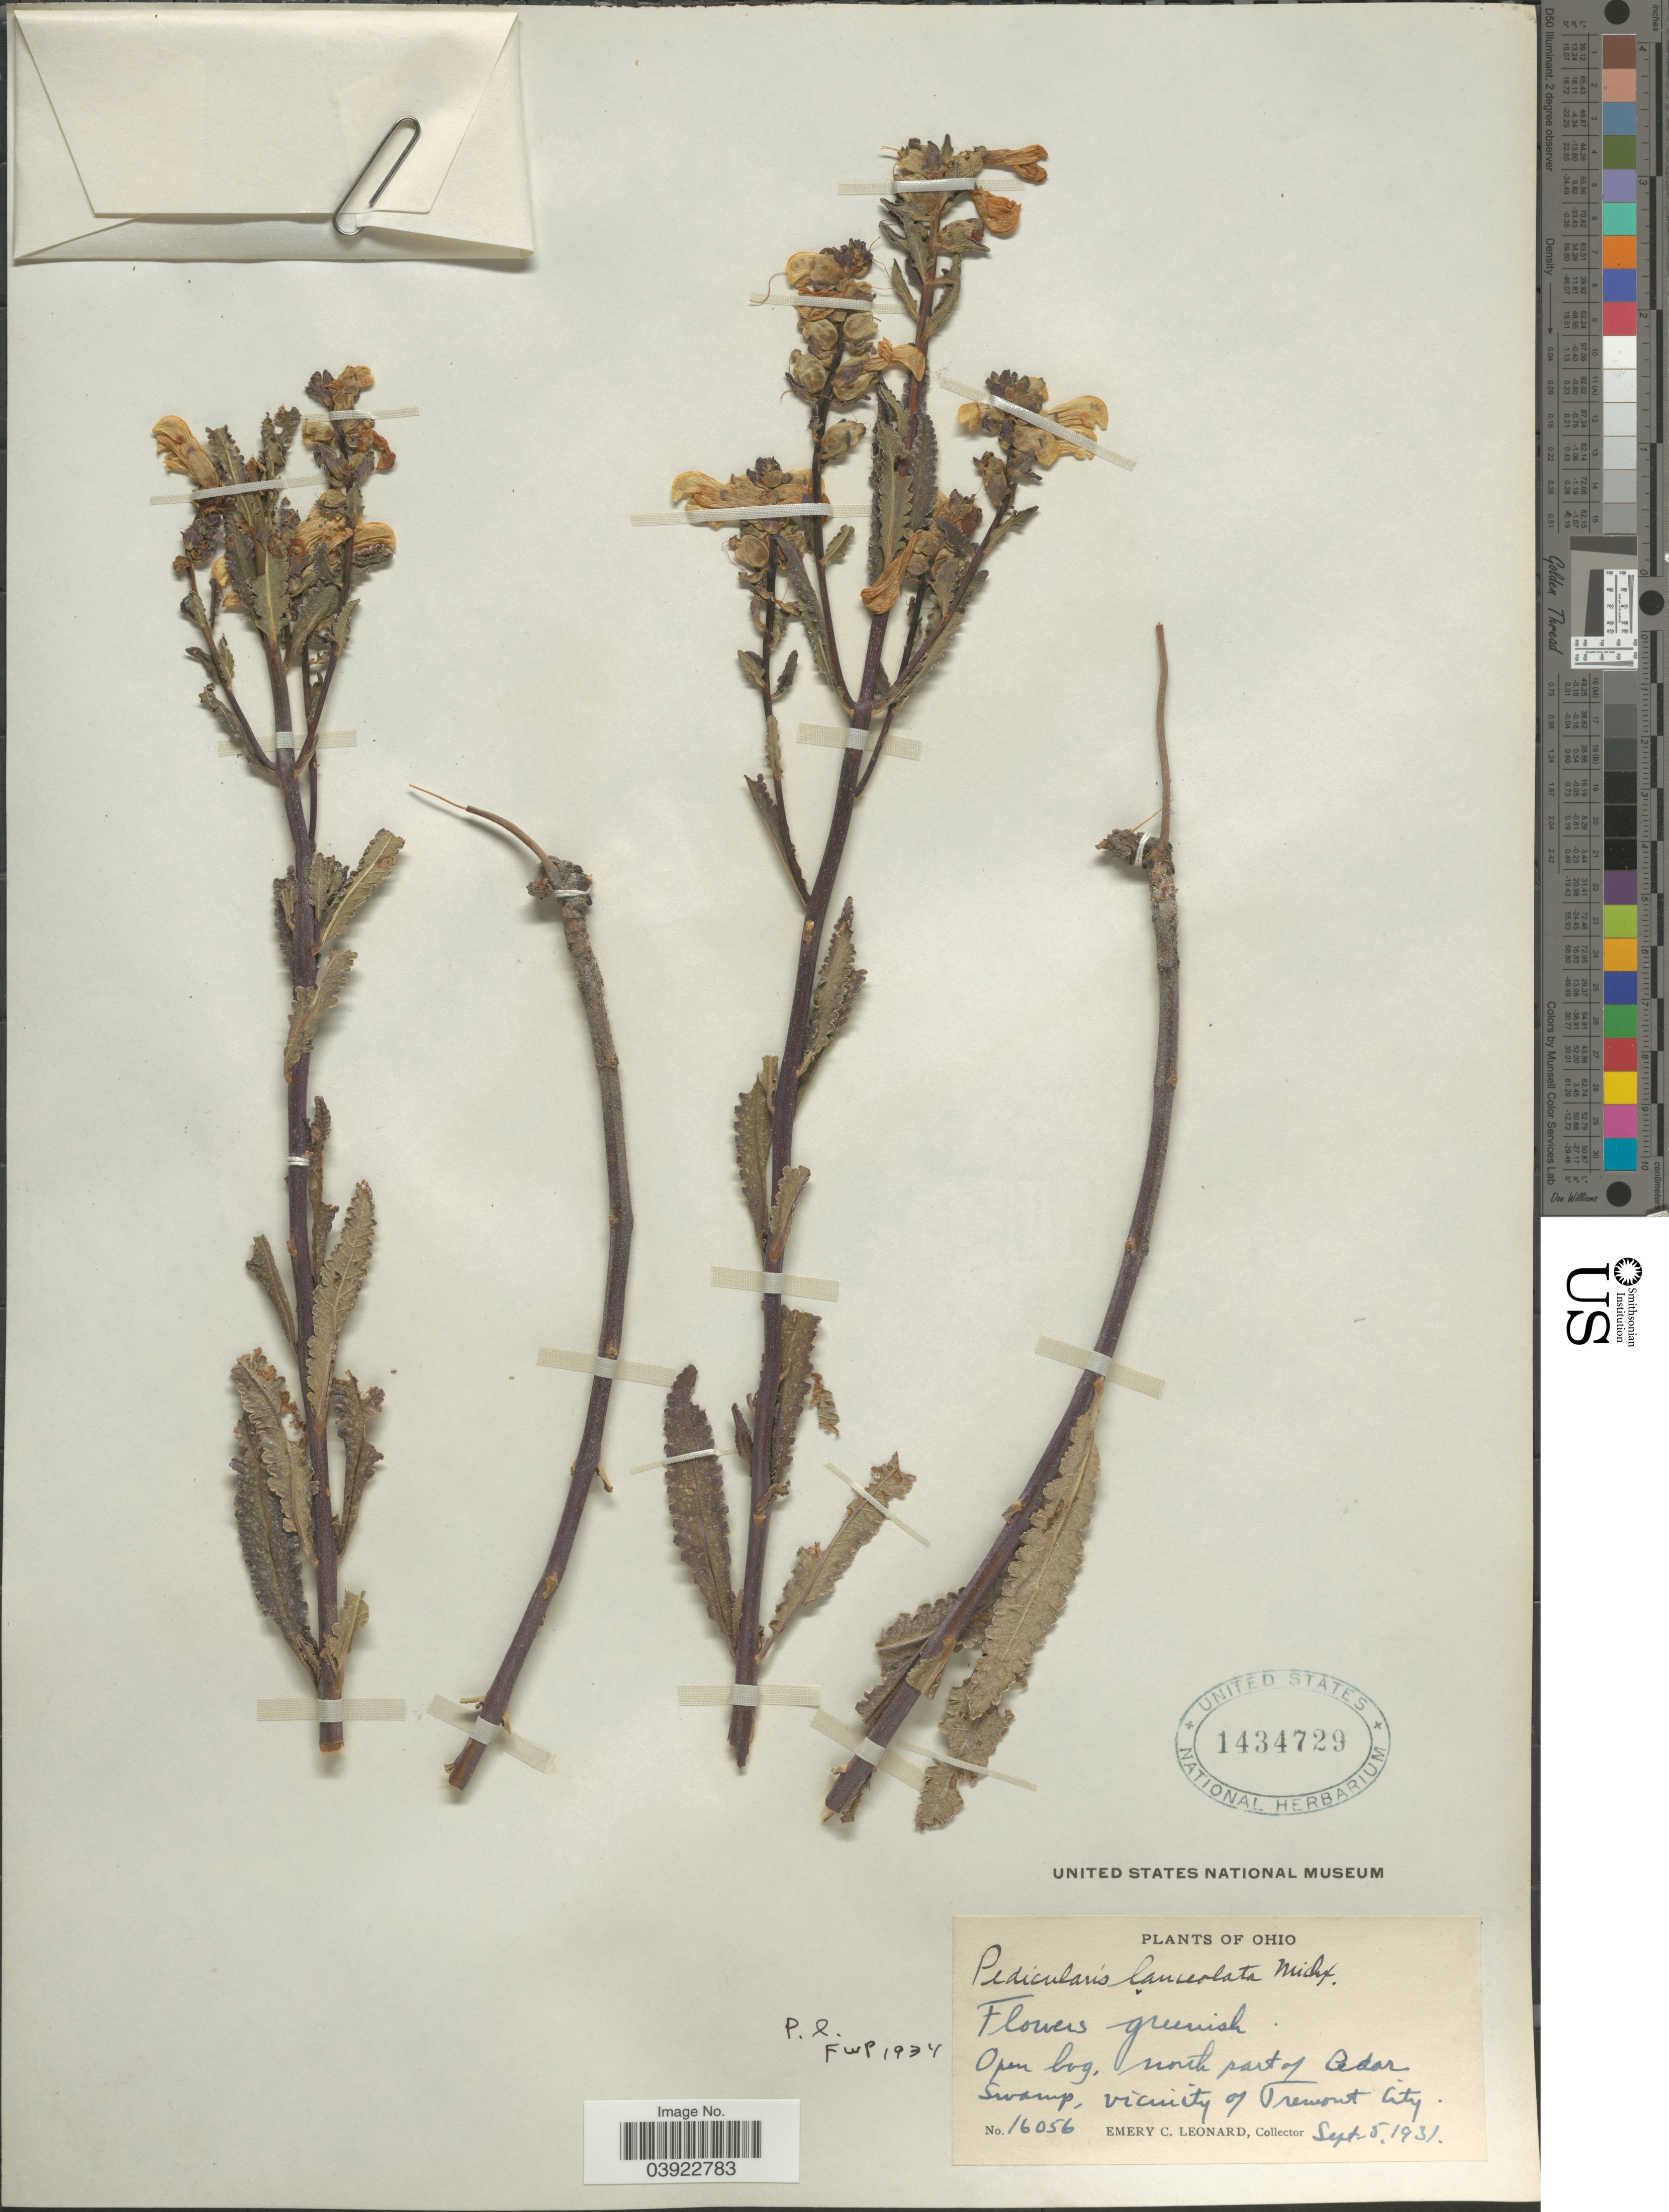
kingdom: Plantae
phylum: Tracheophyta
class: Magnoliopsida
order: Lamiales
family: Orobanchaceae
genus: Pedicularis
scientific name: Pedicularis lanceolata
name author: Michx.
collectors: E. C. Leonard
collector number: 16056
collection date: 1931-09-05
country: United States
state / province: Ohio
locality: Open bog, north part of Cedar Swamp, vicinity of Tremont City.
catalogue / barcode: US 1434729